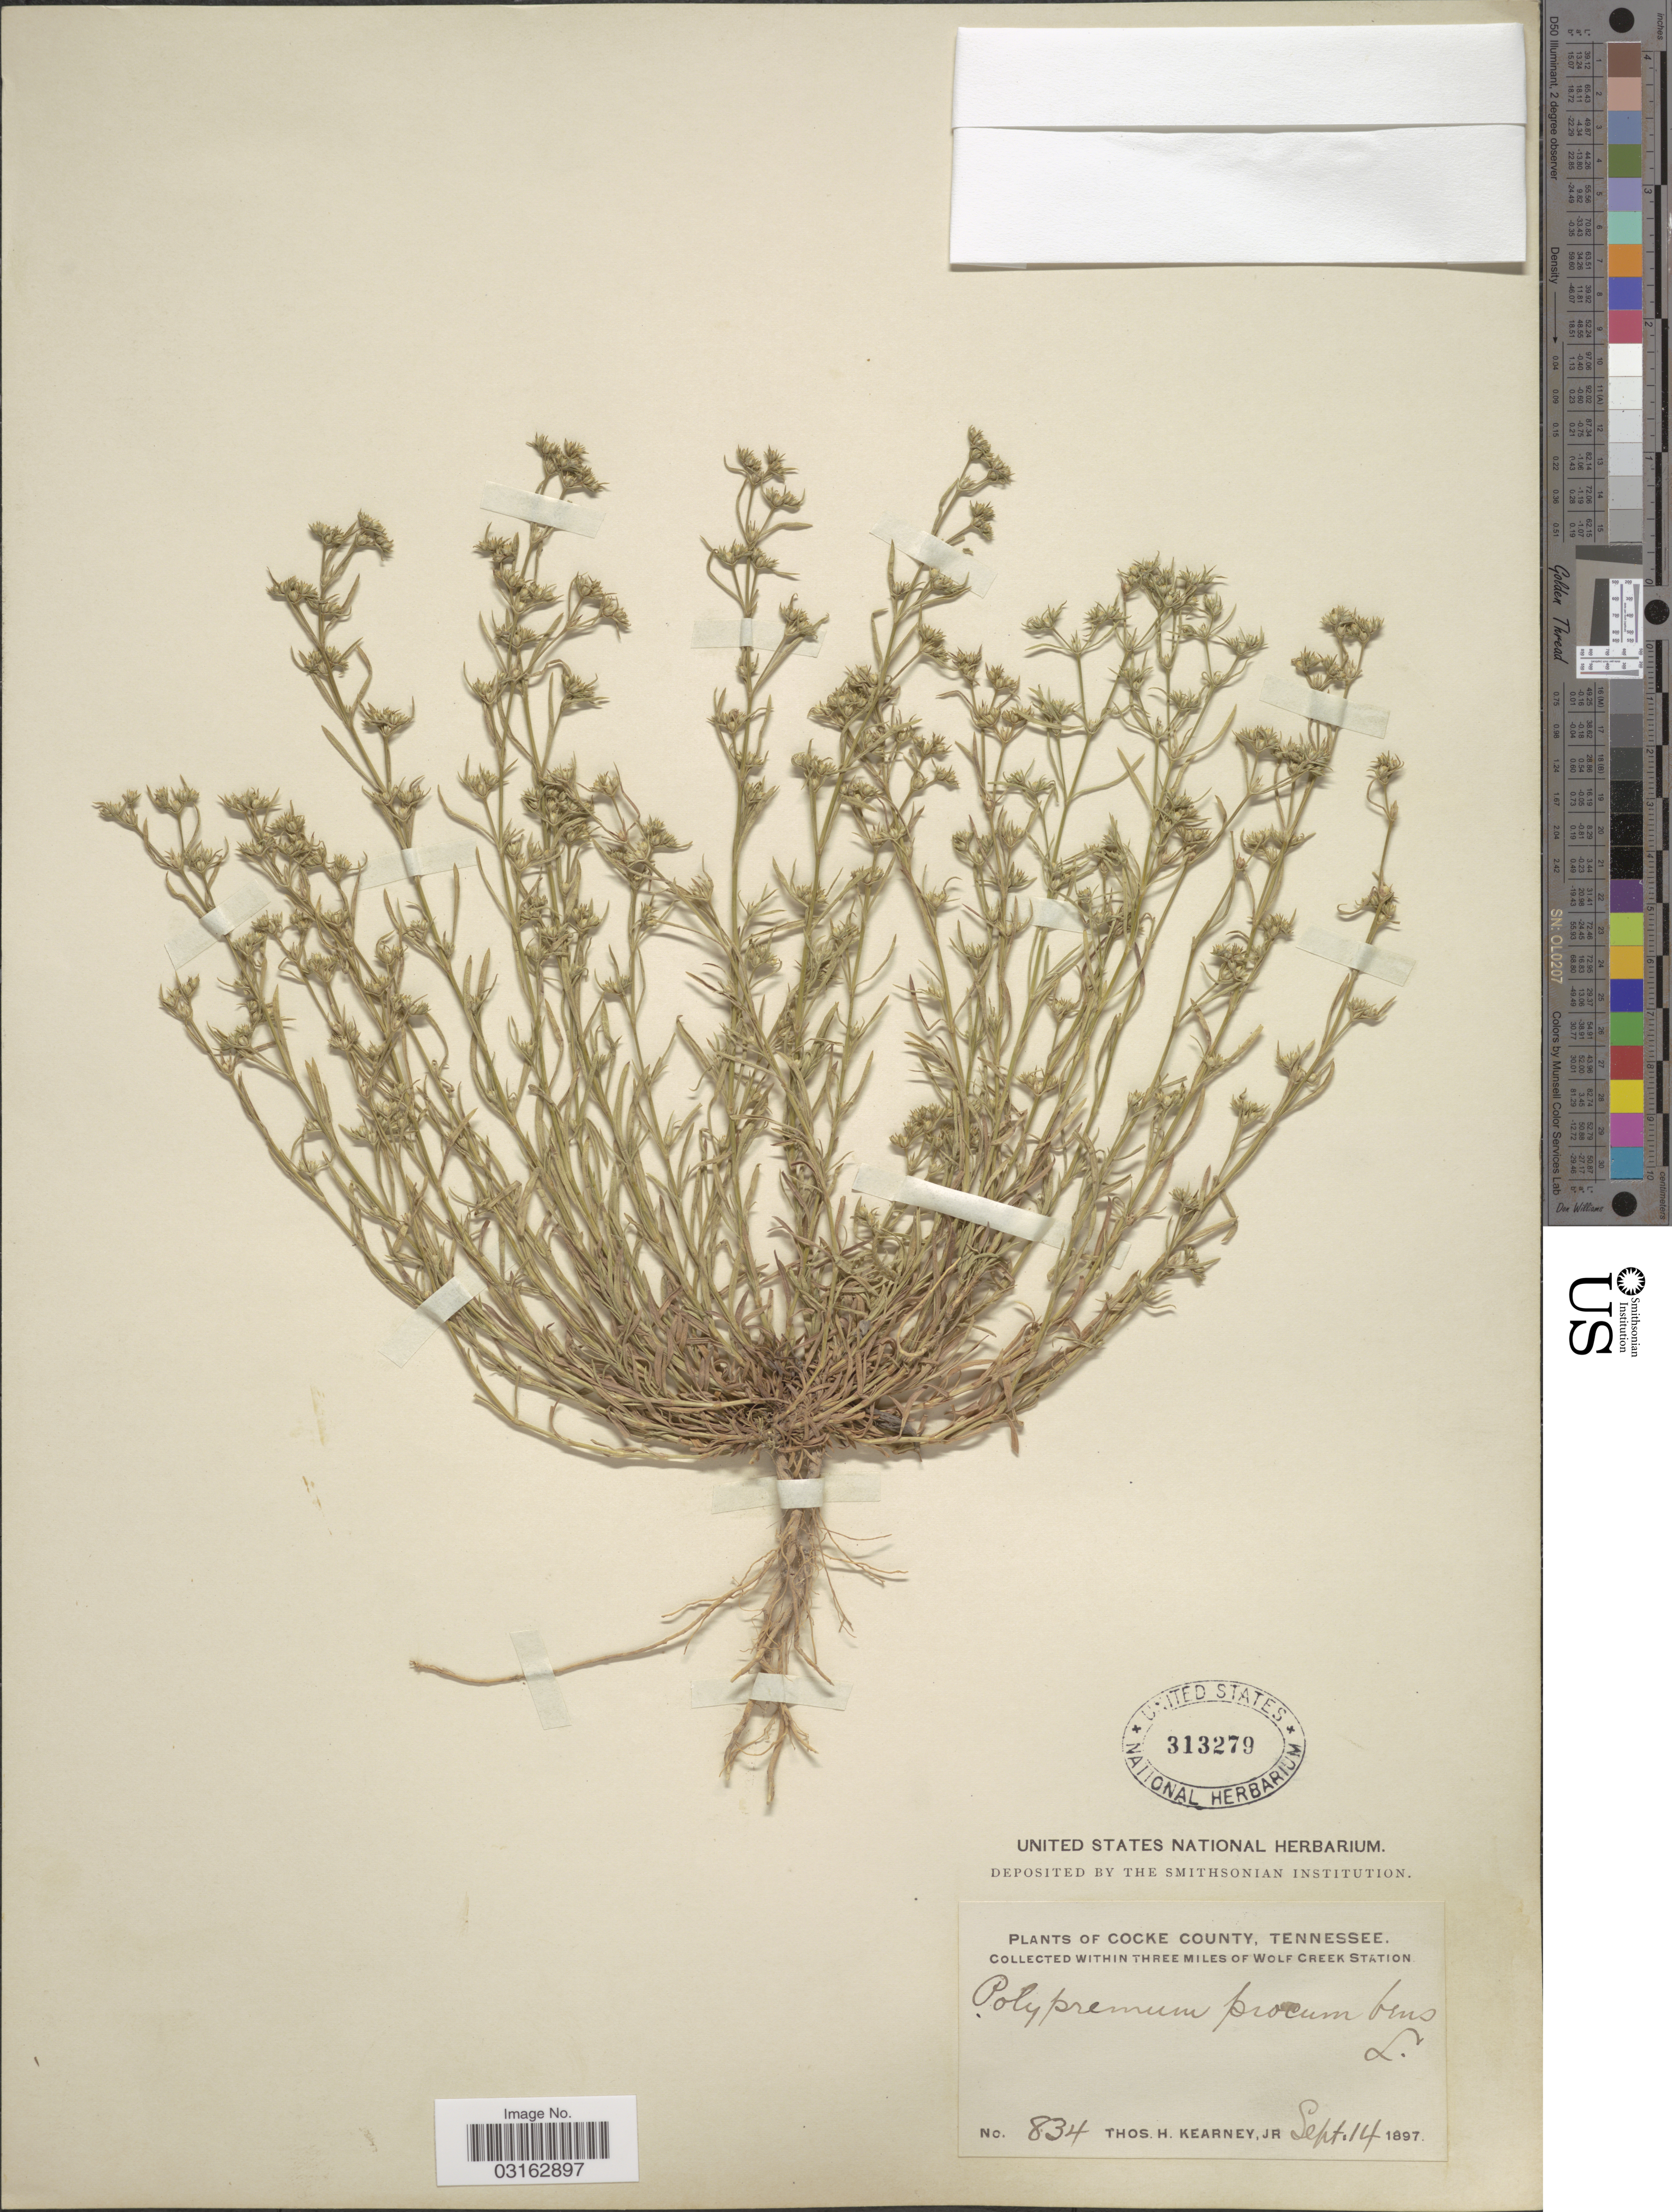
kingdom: Plantae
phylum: Tracheophyta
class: Magnoliopsida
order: Lamiales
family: Tetrachondraceae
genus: Polypremum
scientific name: Polypremum procumbens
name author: L.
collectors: T. H. Kearney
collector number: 834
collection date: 1897-09-14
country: United States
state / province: Tennessee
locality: Cocke County, within Three Miles of Wolf Creek Station.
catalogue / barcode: US 313279